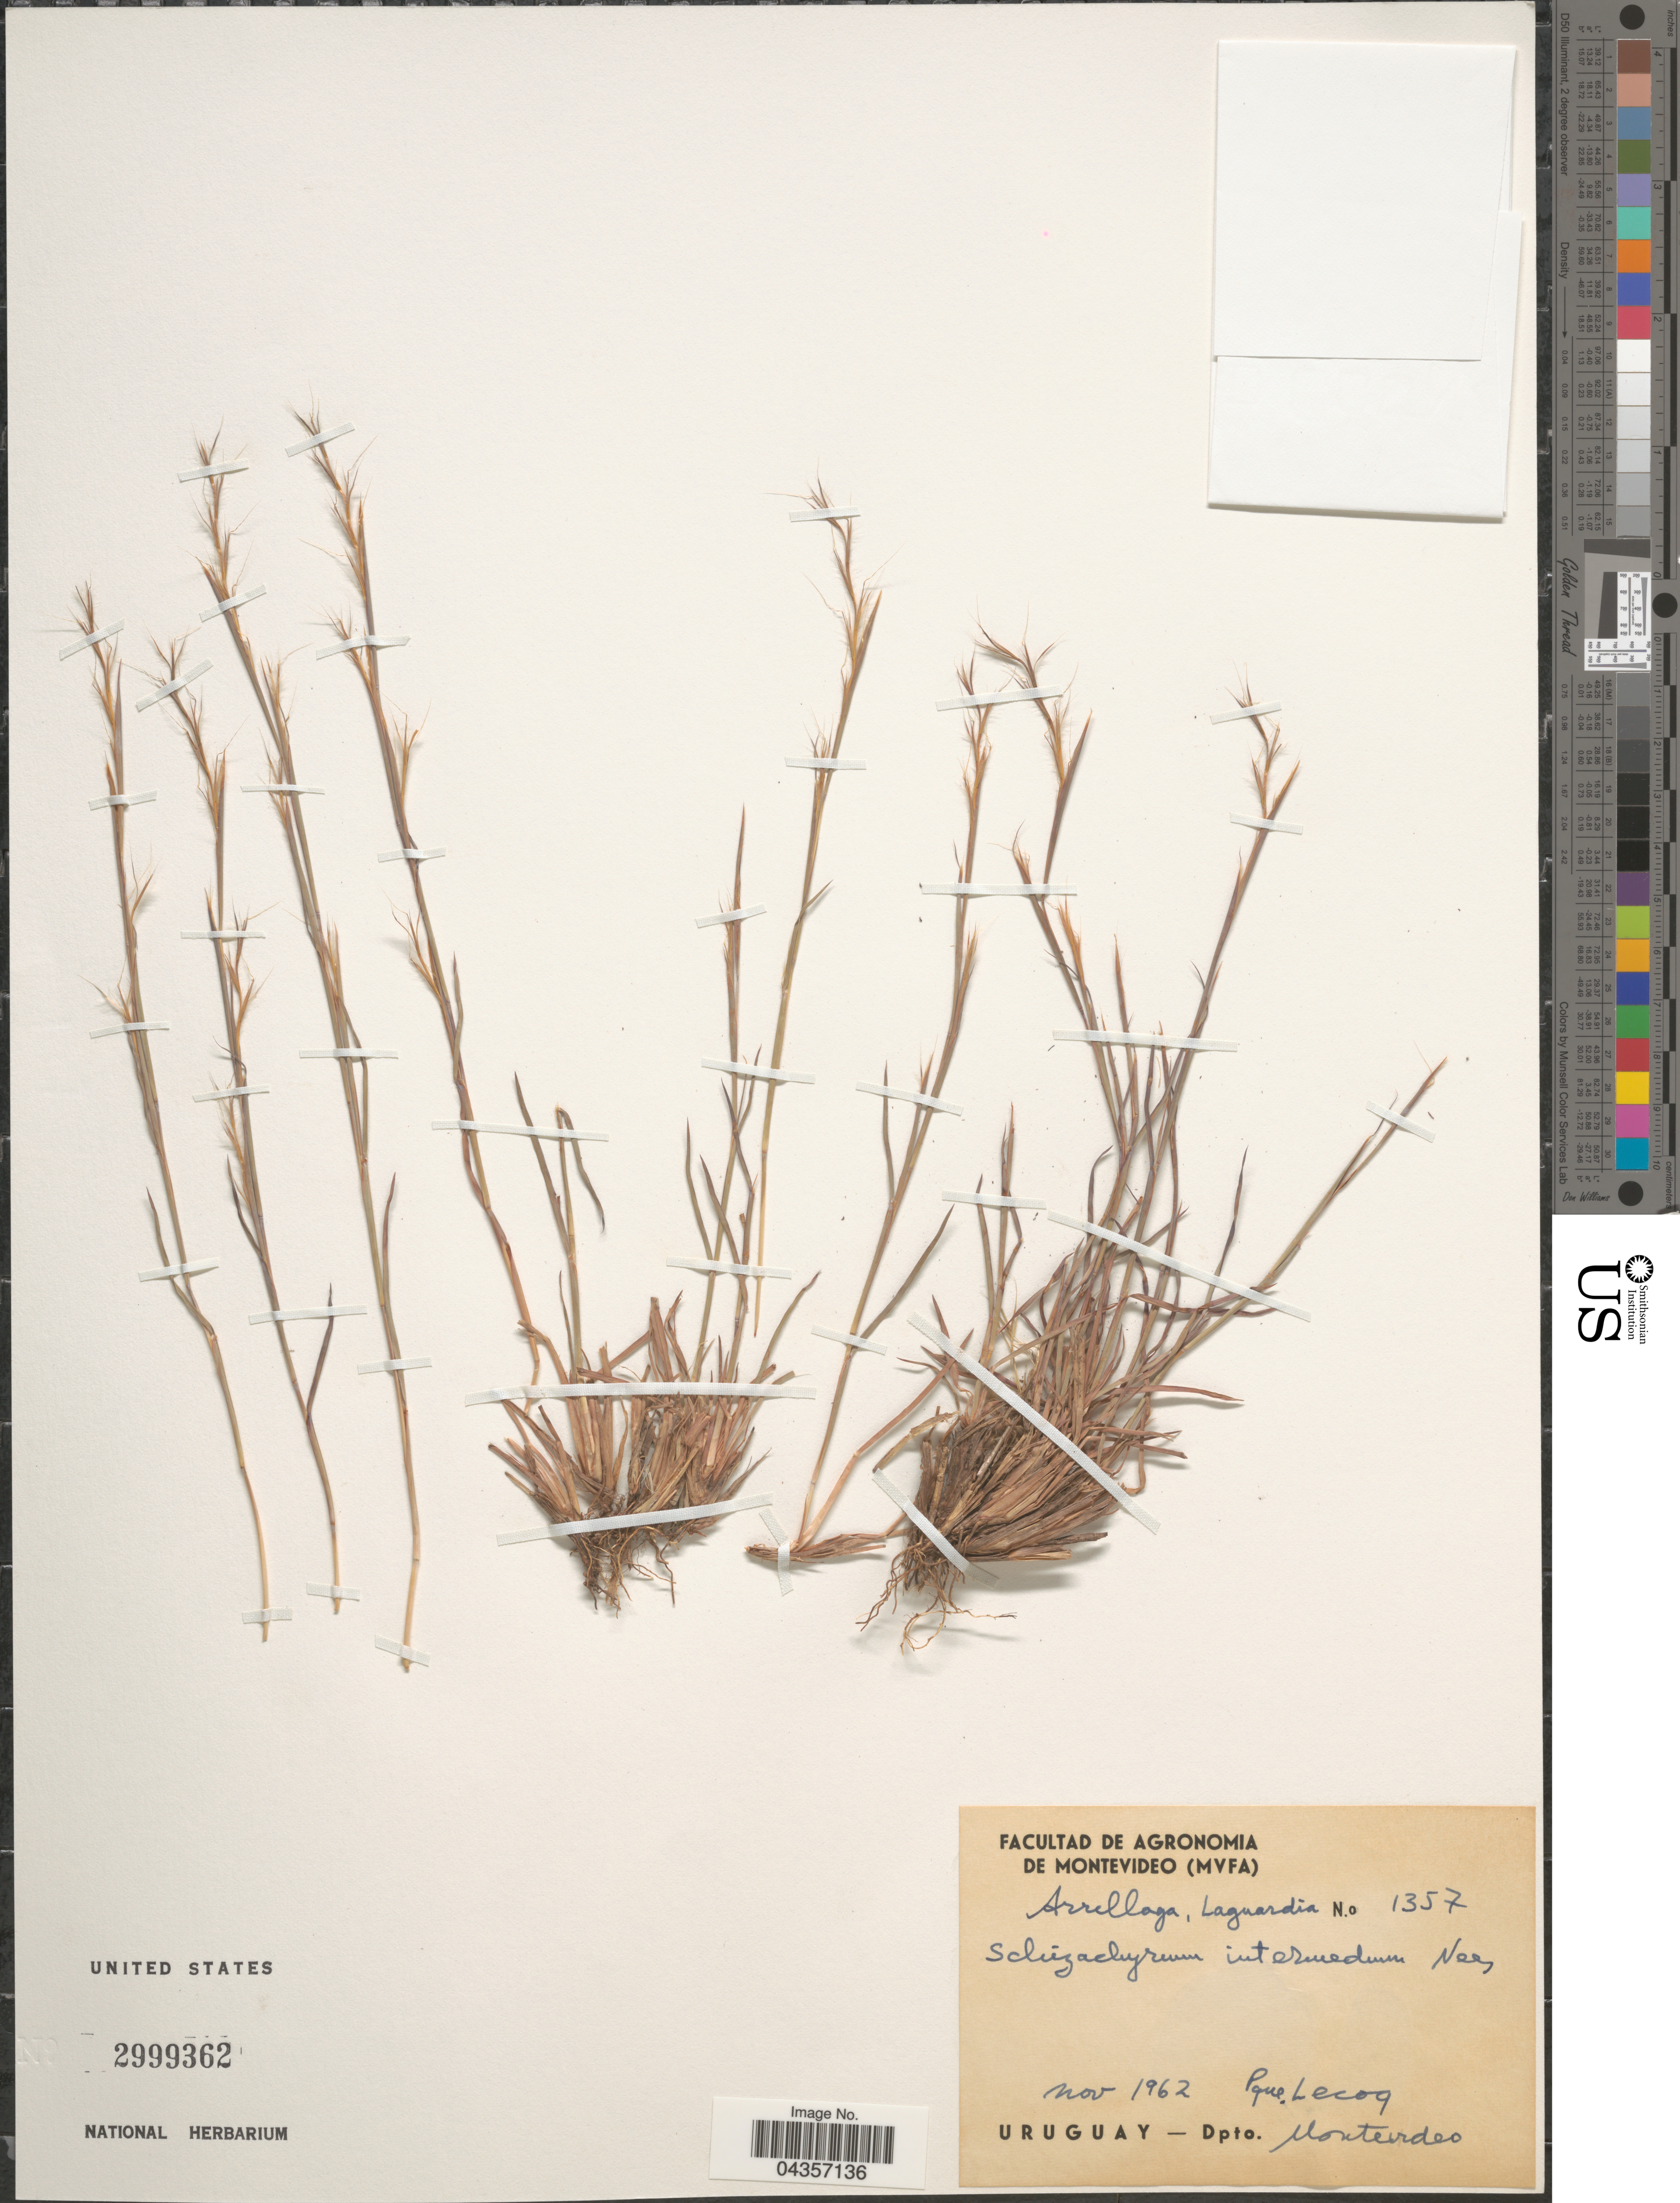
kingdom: Plantae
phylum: Tracheophyta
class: Liliopsida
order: Poales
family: Poaceae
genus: Schizachyrium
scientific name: Schizachyrium spicatum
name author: (Spreng.) Wipff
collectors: Arrillaga & Laguardia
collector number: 1357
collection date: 1962-11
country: Uruguay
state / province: Montevideo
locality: Pque. Lecoq. Dpto. Montevideo.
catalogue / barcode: US 2999362